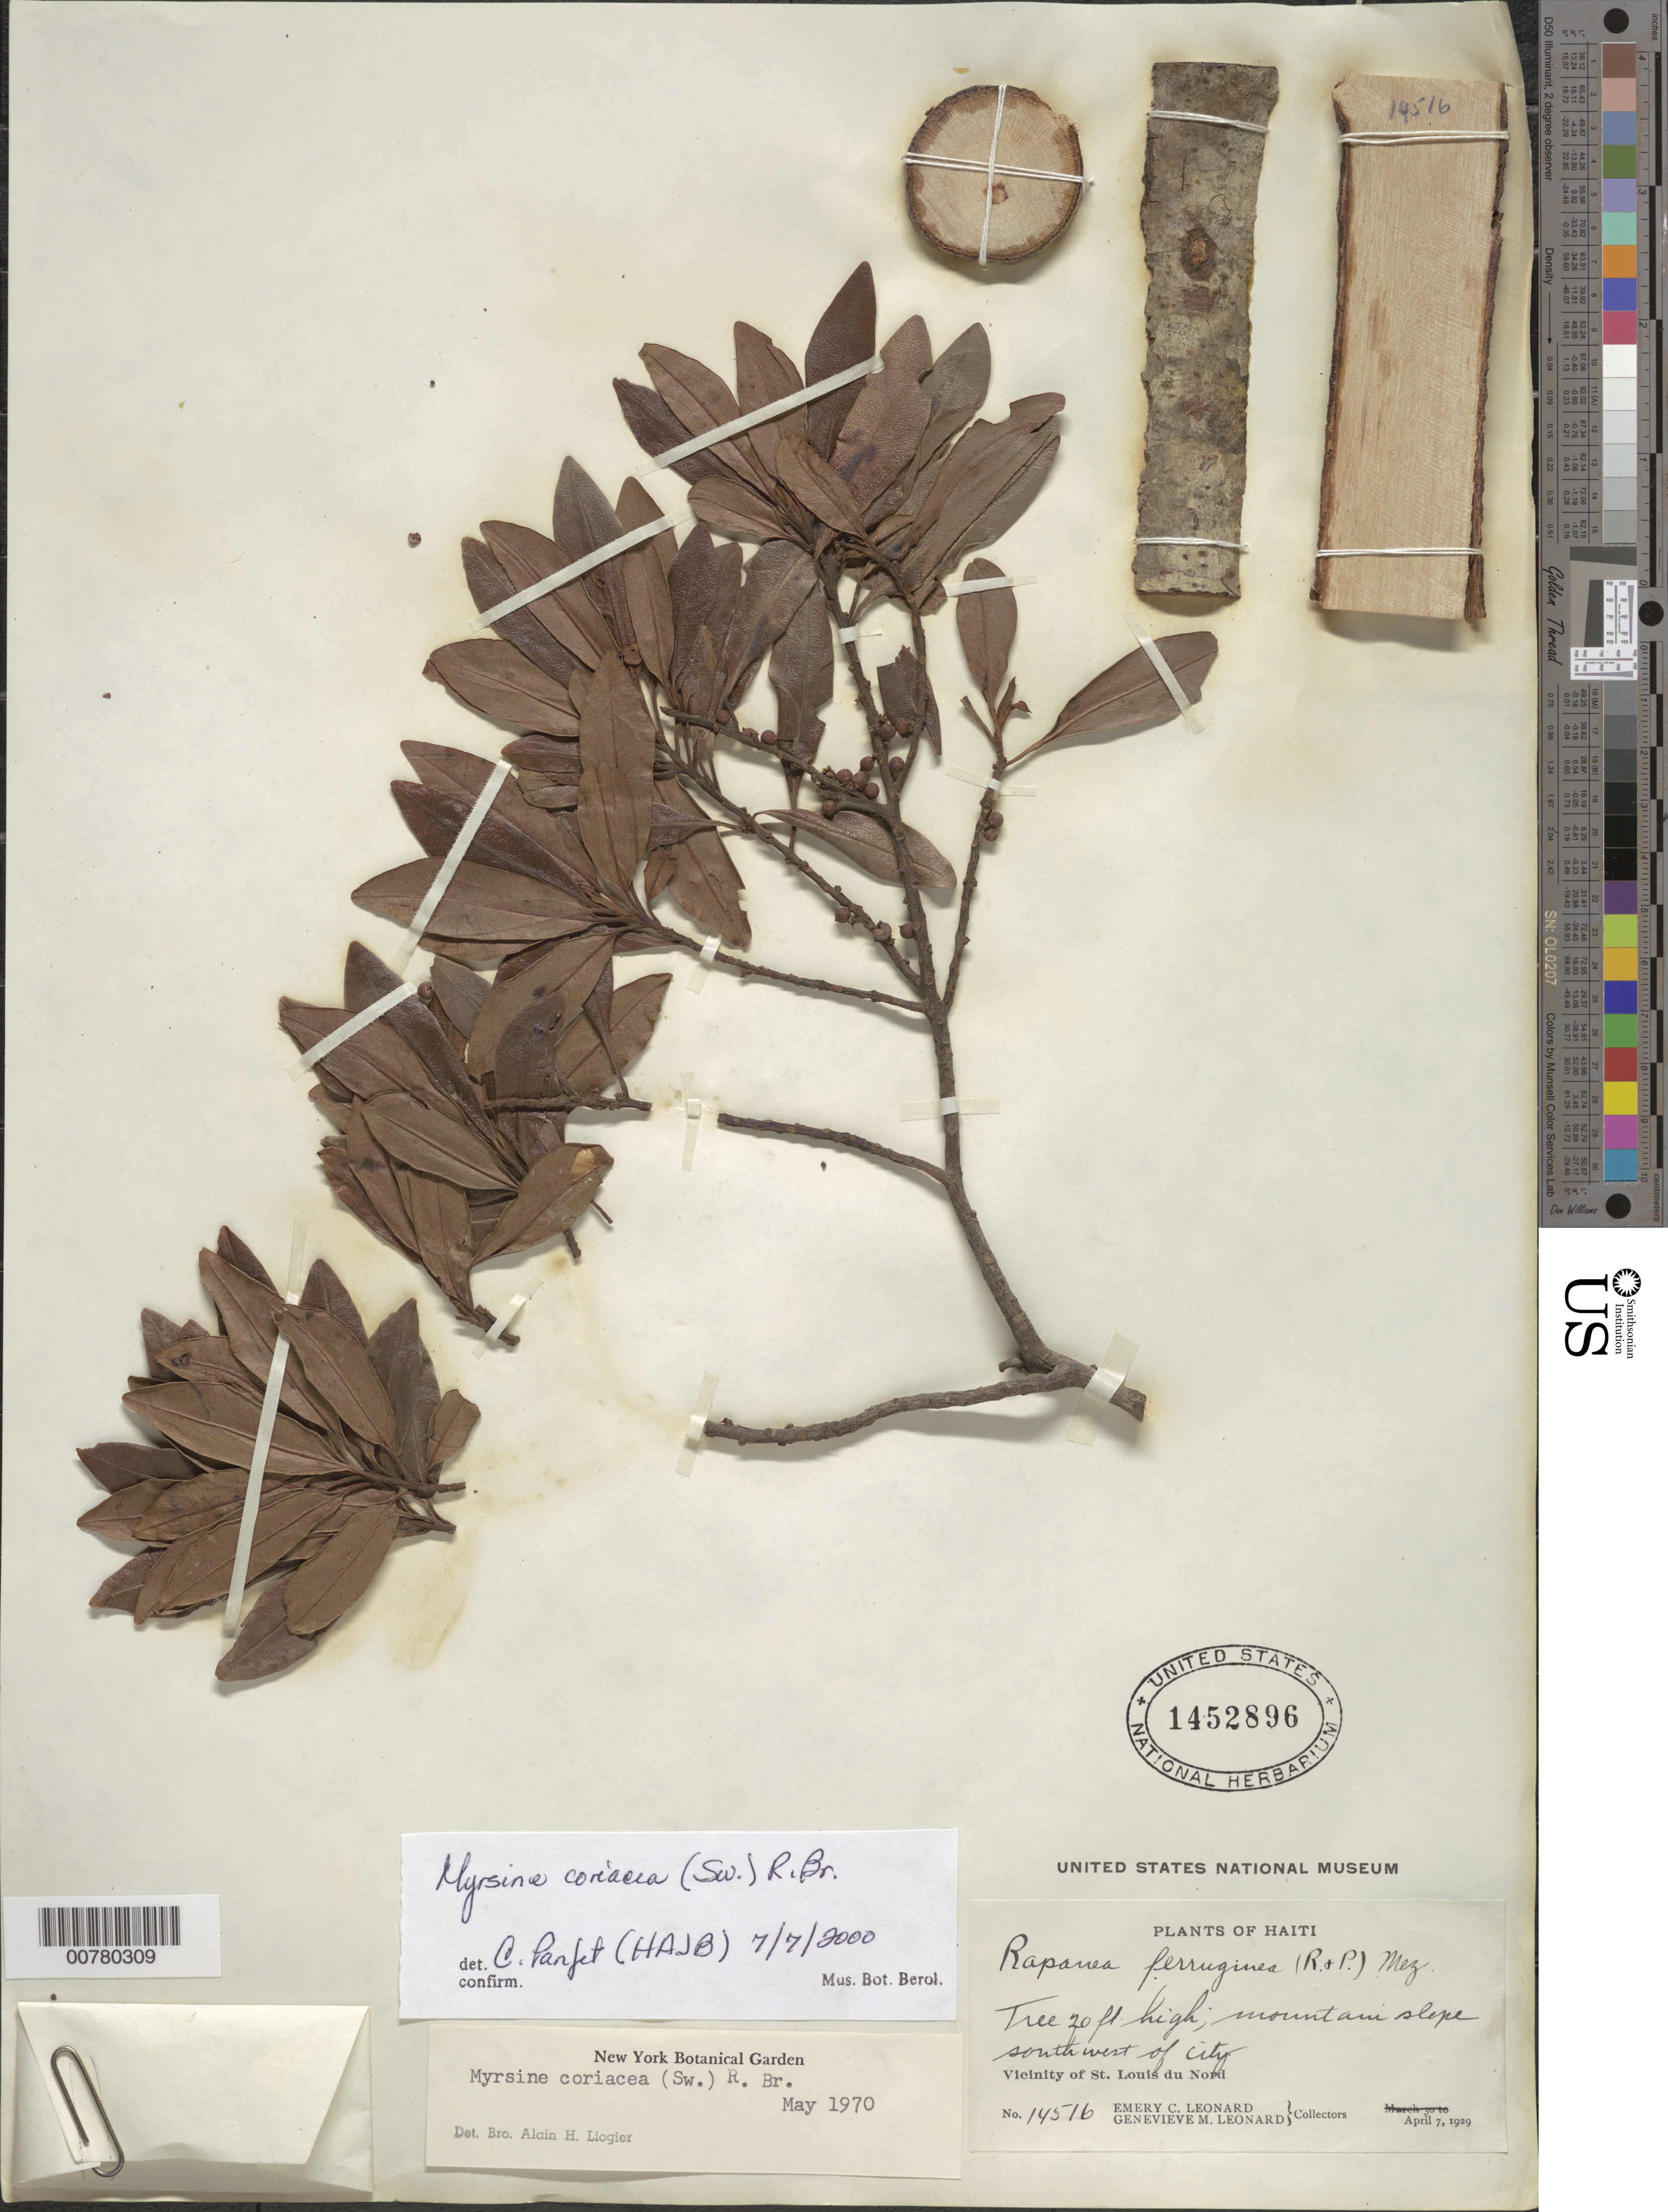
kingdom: Plantae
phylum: Tracheophyta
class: Magnoliopsida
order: Ericales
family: Primulaceae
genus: Myrsine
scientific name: Myrsine coriacea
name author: (Sw.) R. Br. ex Roem. & Schult.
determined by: Panflet, C.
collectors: E. C. Leonard & G. M. Leonard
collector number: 14516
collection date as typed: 07 Apr 1929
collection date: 1929-04-07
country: Haiti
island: Hispaniola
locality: Vicinity of St. Louis du Nord, southwest of city.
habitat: Mountain slope.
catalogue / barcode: US 1452896